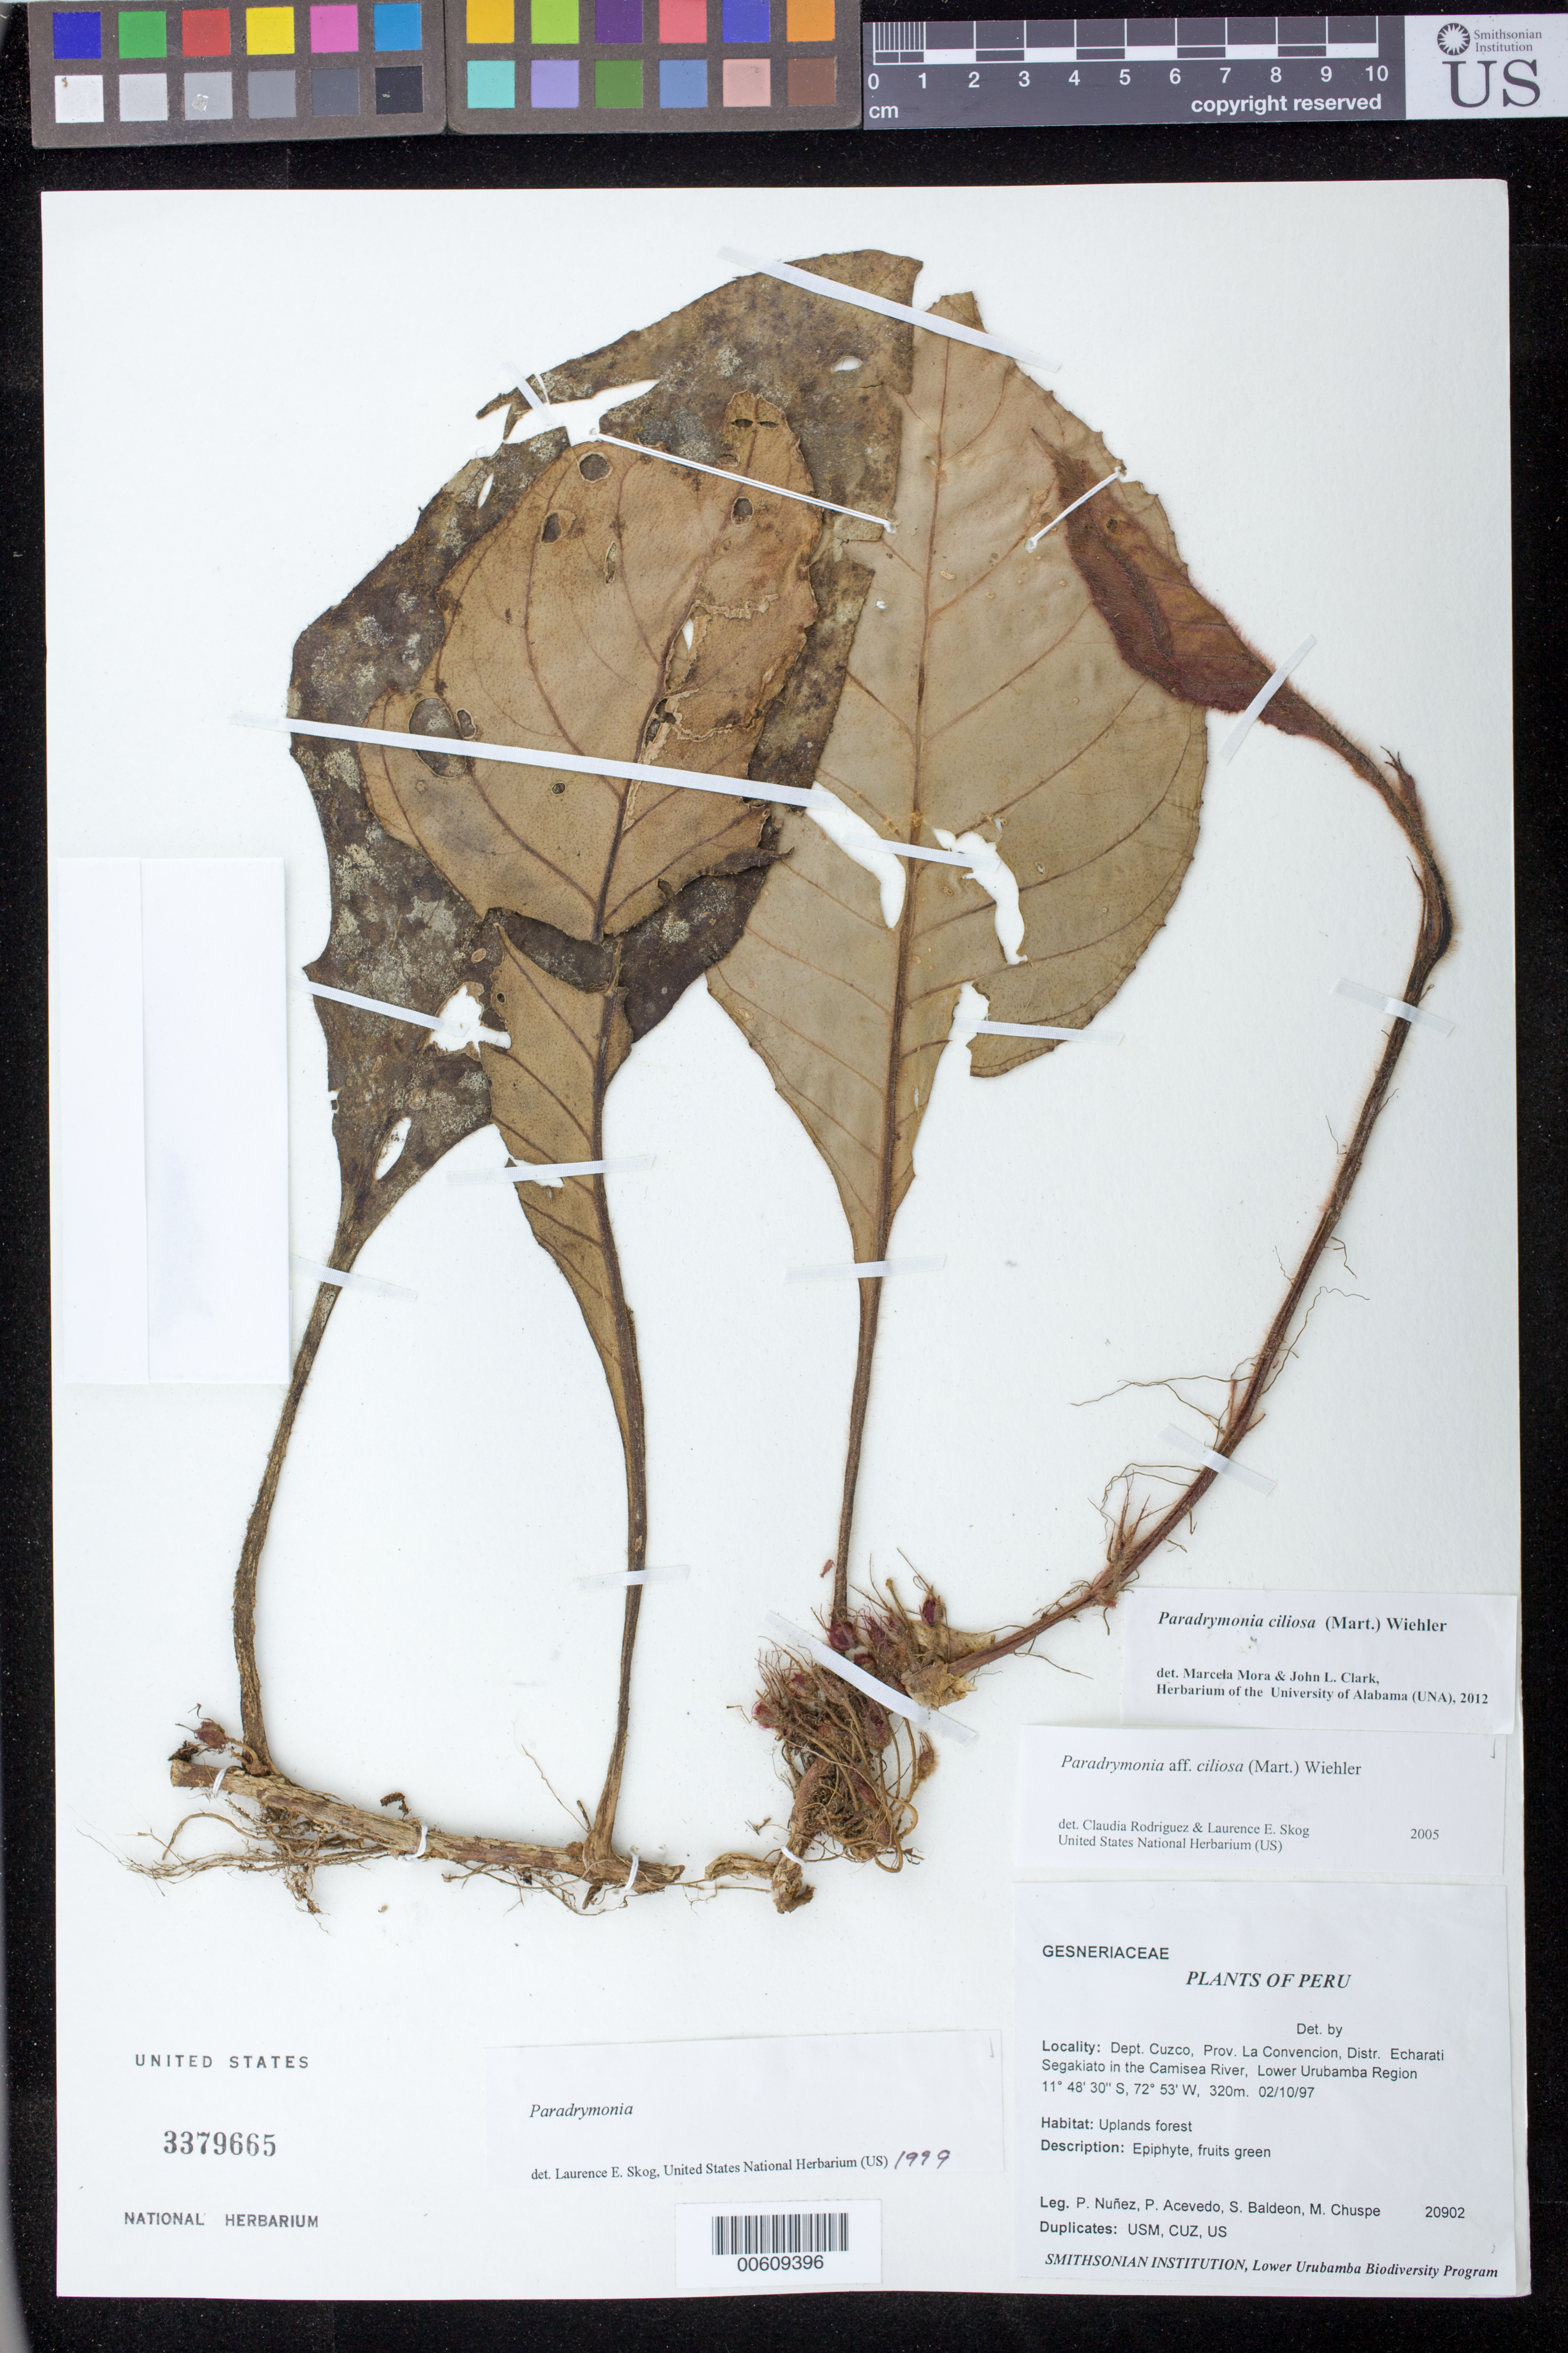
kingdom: Plantae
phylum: Tracheophyta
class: Magnoliopsida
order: Lamiales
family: Gesneriaceae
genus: Paradrymonia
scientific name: Paradrymonia ciliosa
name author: (Mart.) Wiehler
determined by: Mora, M. M.; Clark, J. L.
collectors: P. Núñez V., P. Acevedo-Rodr., S. Baldeon & M. Chuspe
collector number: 20902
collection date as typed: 02 Oct 1997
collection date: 1997-10-02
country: Peru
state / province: Cusco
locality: Prov. La Convencion; Distr. Echarati, Segakiato in the Camisea River, Lower Urubamba Region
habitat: Uplands forest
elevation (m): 320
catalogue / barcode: US 3379665